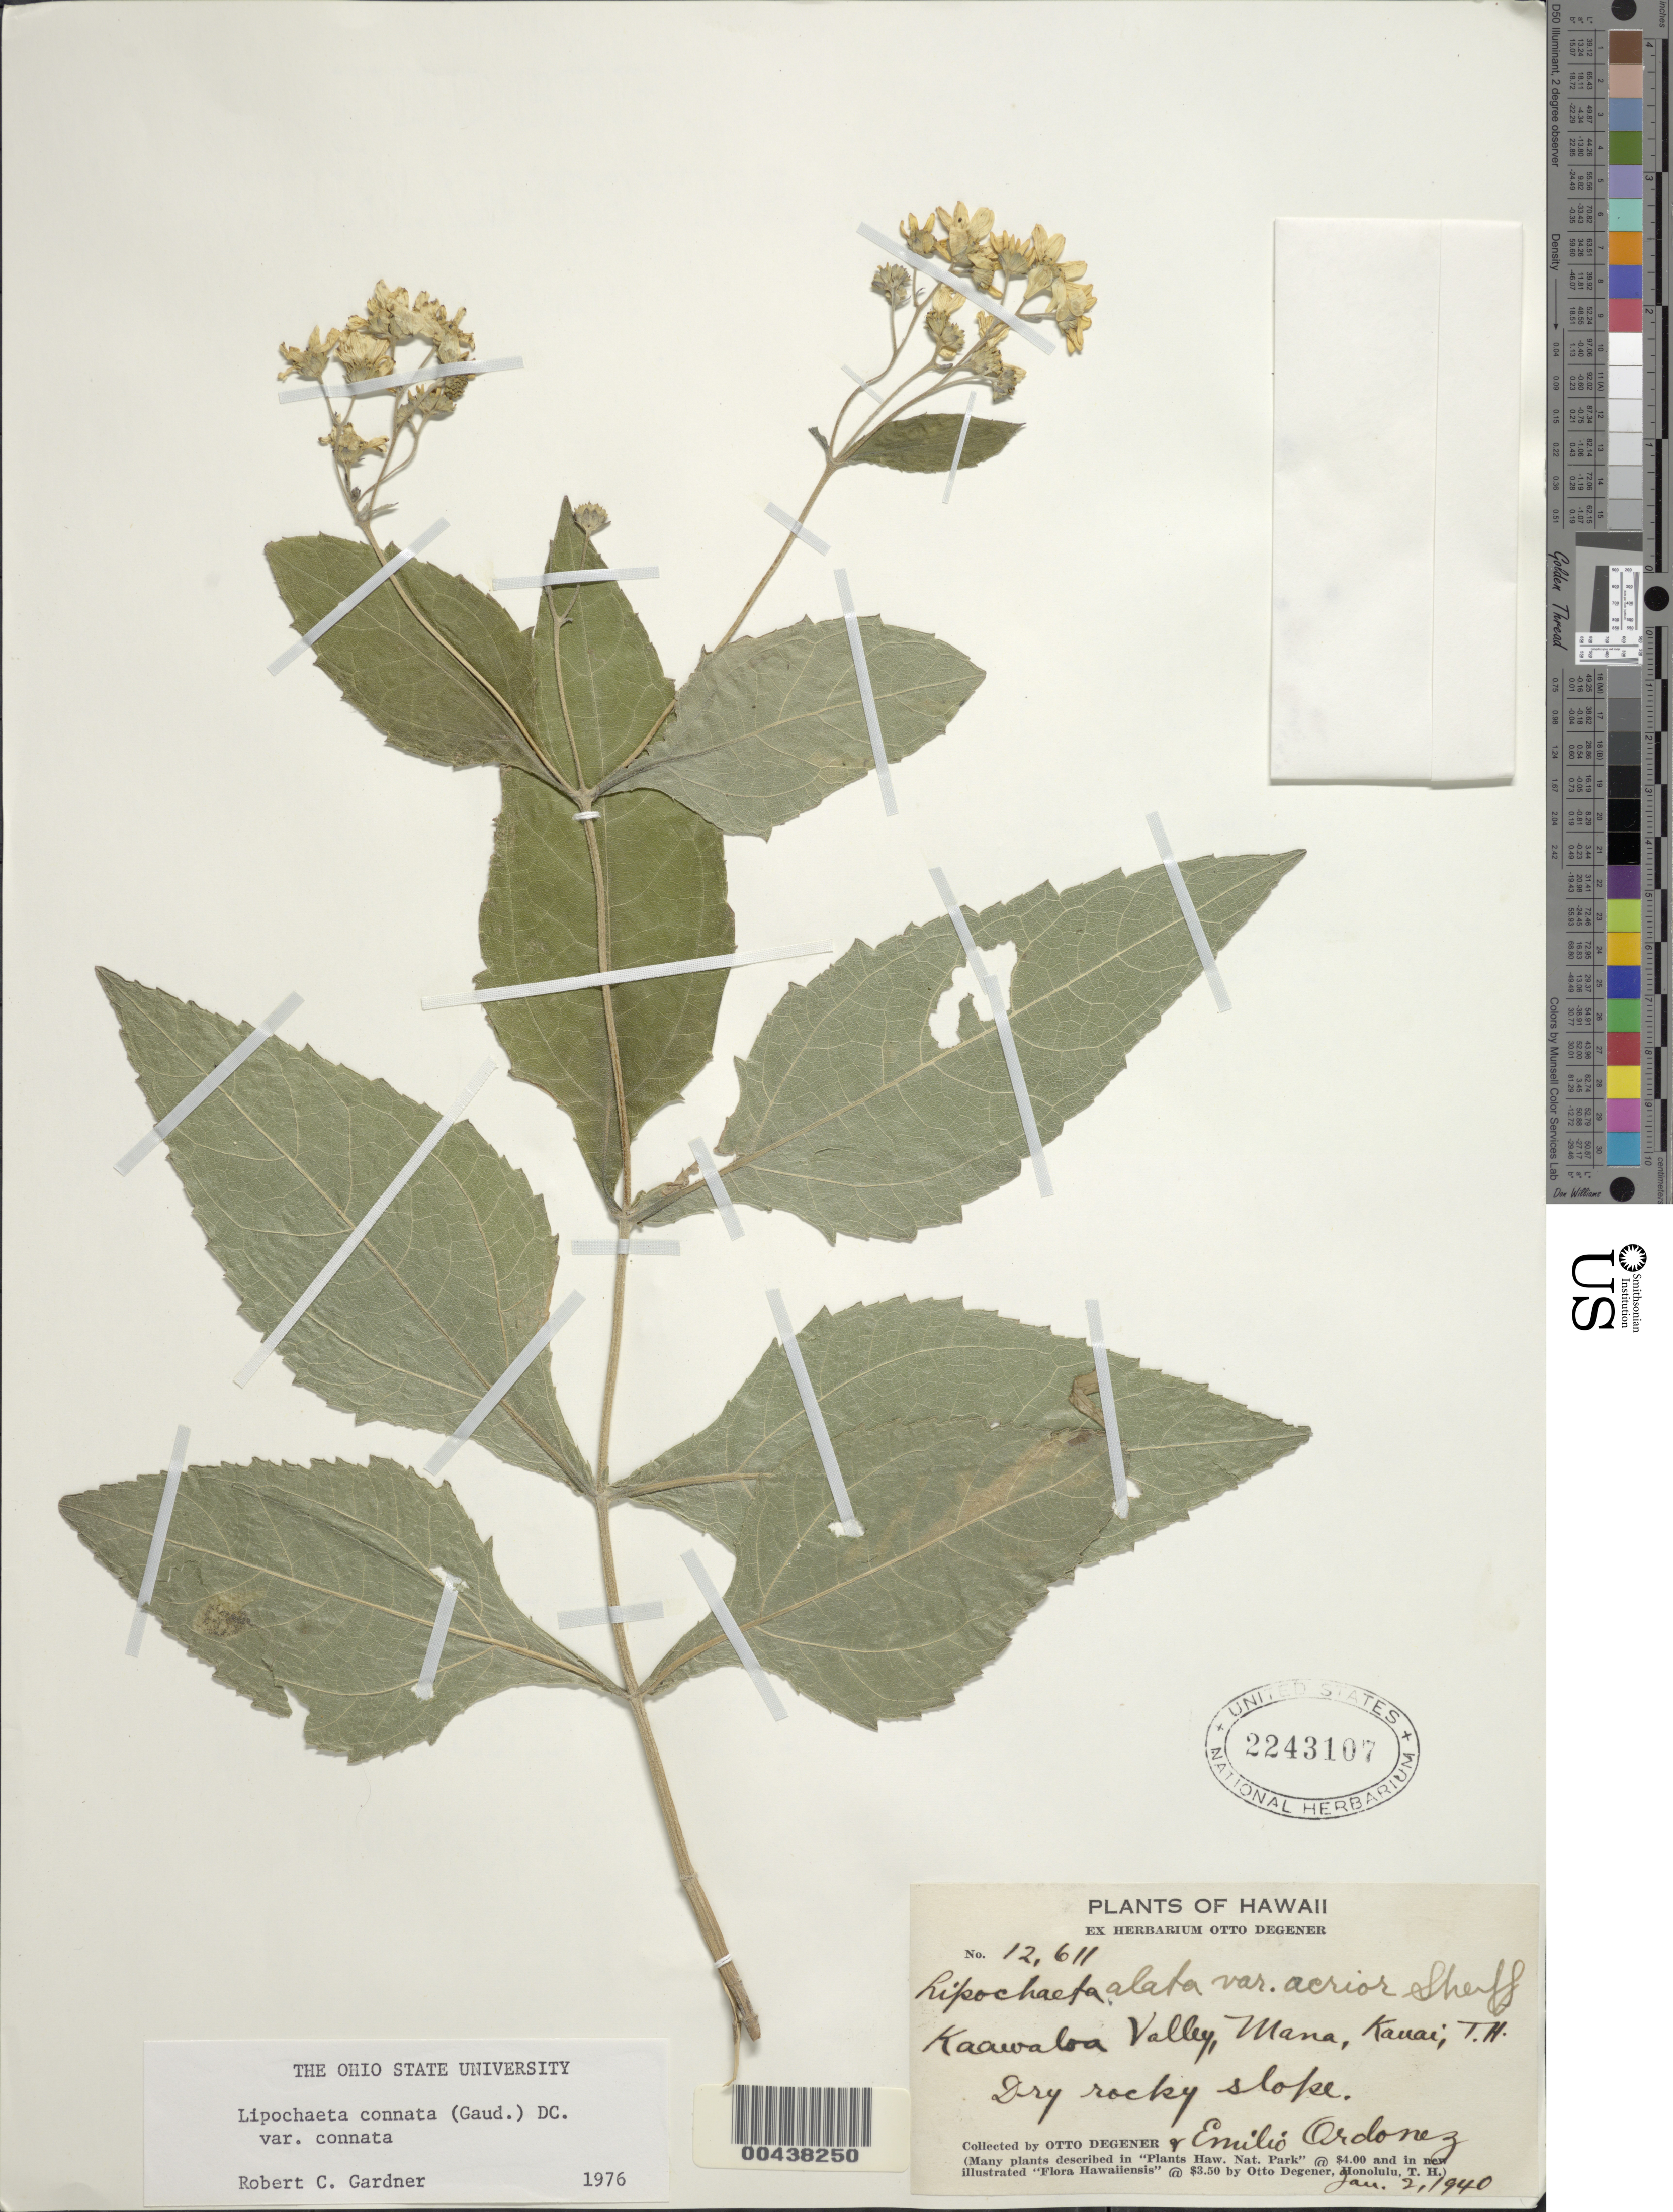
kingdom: Plantae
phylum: Tracheophyta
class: Magnoliopsida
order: Asterales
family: Asteraceae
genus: Lipochaeta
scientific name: Lipochaeta connata subsp. connata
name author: (Gaudich.) DC.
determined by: Gardner, R. C.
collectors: O. Degener & E. Ordonez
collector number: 12611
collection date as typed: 2 Jan 1940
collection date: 1940-01-02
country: United States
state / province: Hawaii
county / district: Kauai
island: Kaua'i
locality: Kaawaloa Valley, Mana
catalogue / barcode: US 2243107